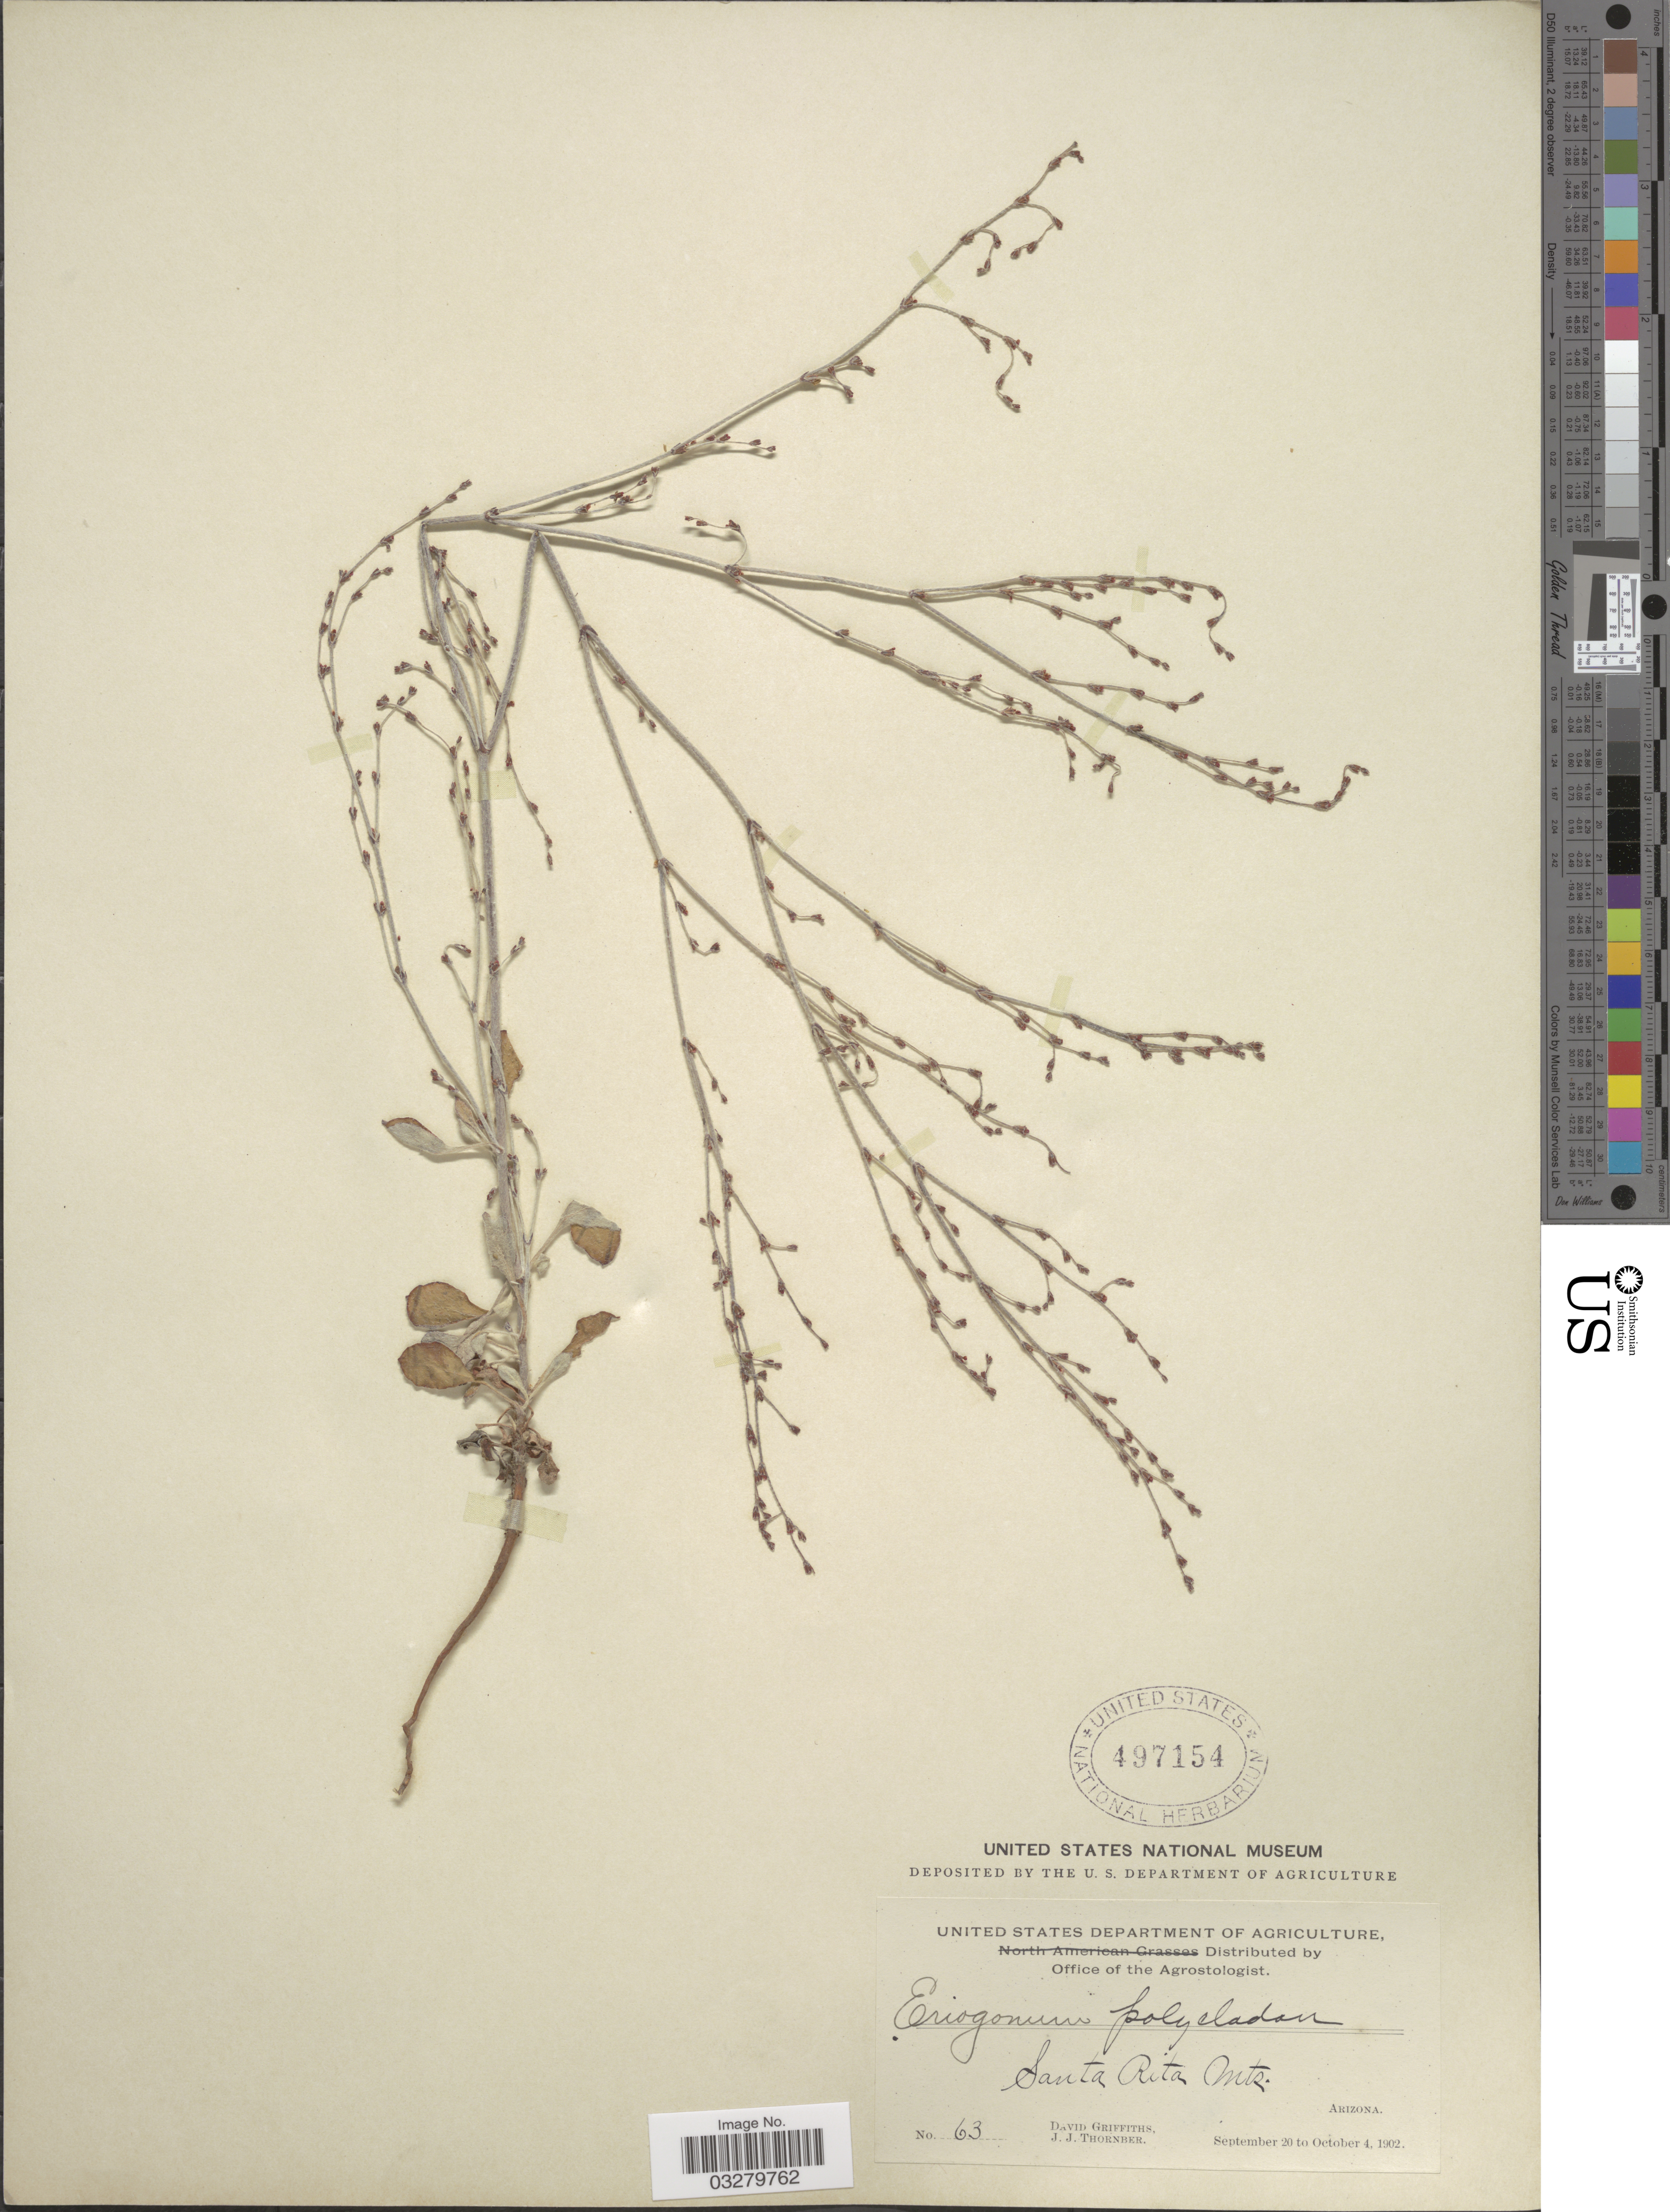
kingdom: Plantae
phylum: Tracheophyta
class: Magnoliopsida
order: Caryophyllales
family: Polygonaceae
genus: Eriogonum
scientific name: Eriogonum polycladon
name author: Benth.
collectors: D. Griffiths & J. Thornber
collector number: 63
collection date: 1902-09-20/1902-10-04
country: United States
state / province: Arizona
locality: Santa Rita Mts.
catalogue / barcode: US 497154